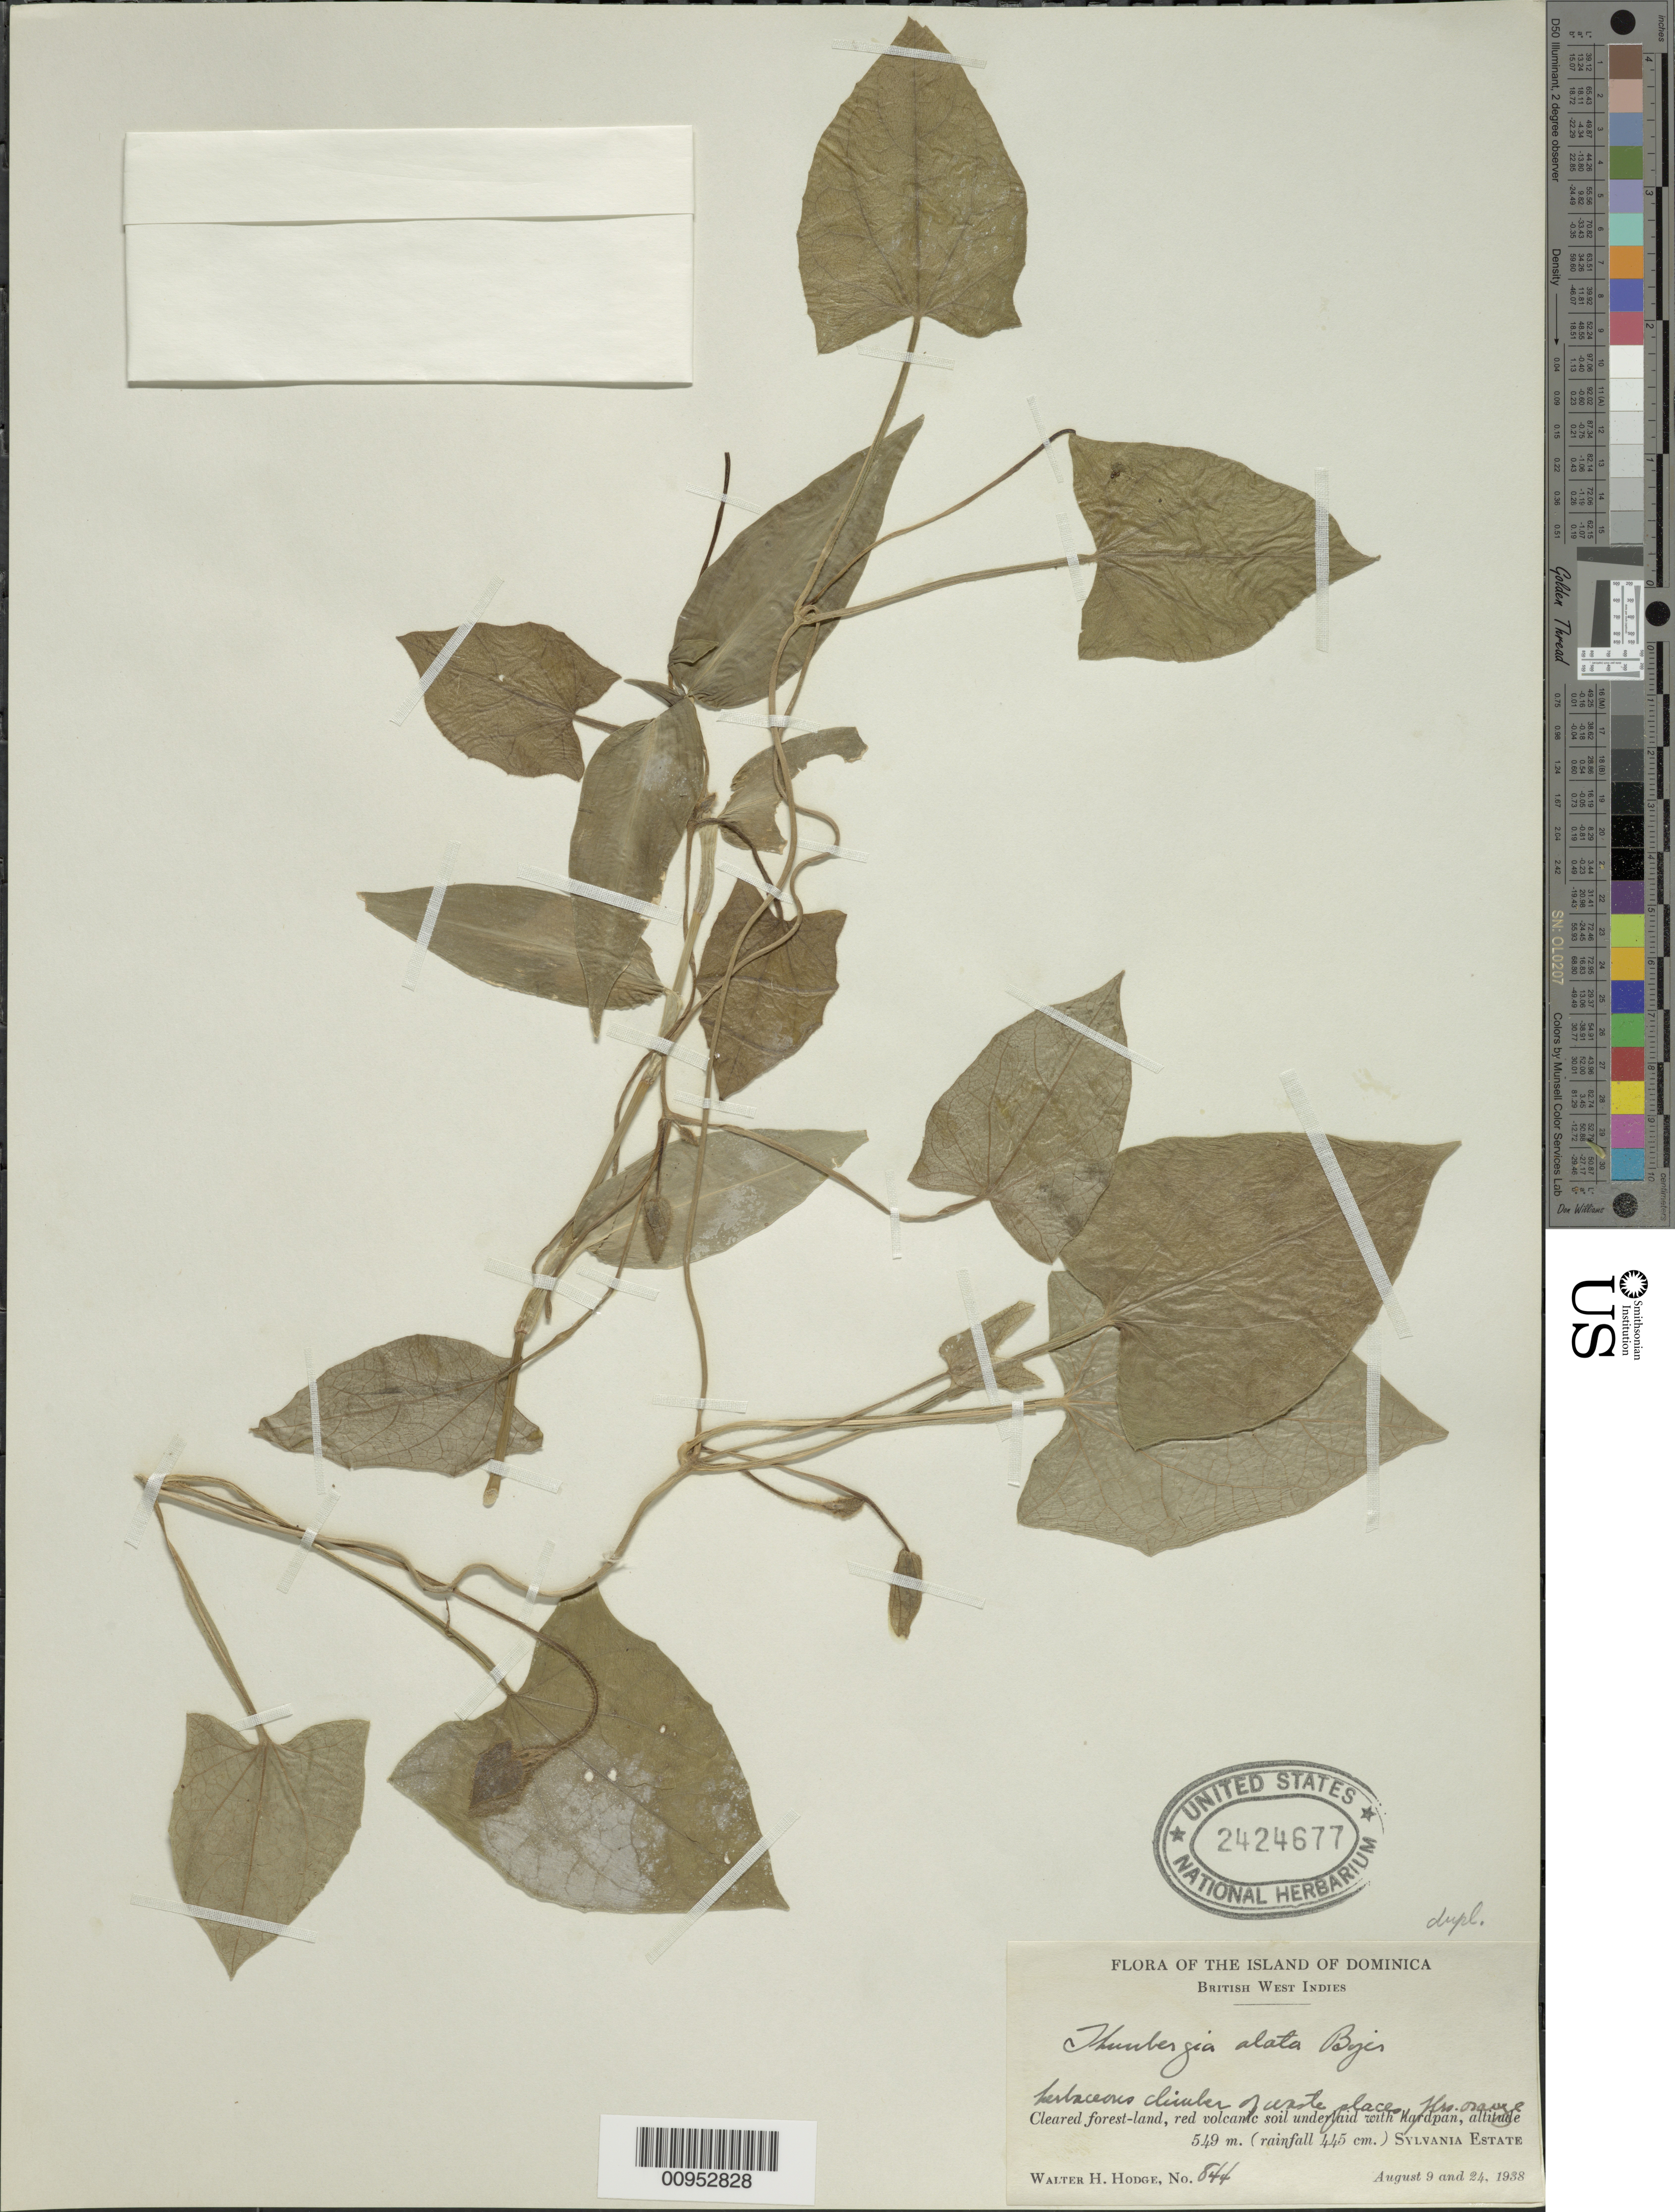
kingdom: Plantae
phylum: Tracheophyta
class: Magnoliopsida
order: Lamiales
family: Acanthaceae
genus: Thunbergia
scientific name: Thunbergia alata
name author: Bojer ex Sims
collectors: W. Hodge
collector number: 844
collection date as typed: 09 Aug 1938 and 24 Aug 1938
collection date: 1938-08-09,1938-08-24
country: Dominica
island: Dominica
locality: Sylvania Estate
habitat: Cleared forest-land, red volcanic soil underlaid with hardpan; rainfall 445 cm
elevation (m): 549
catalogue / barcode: US 2424677